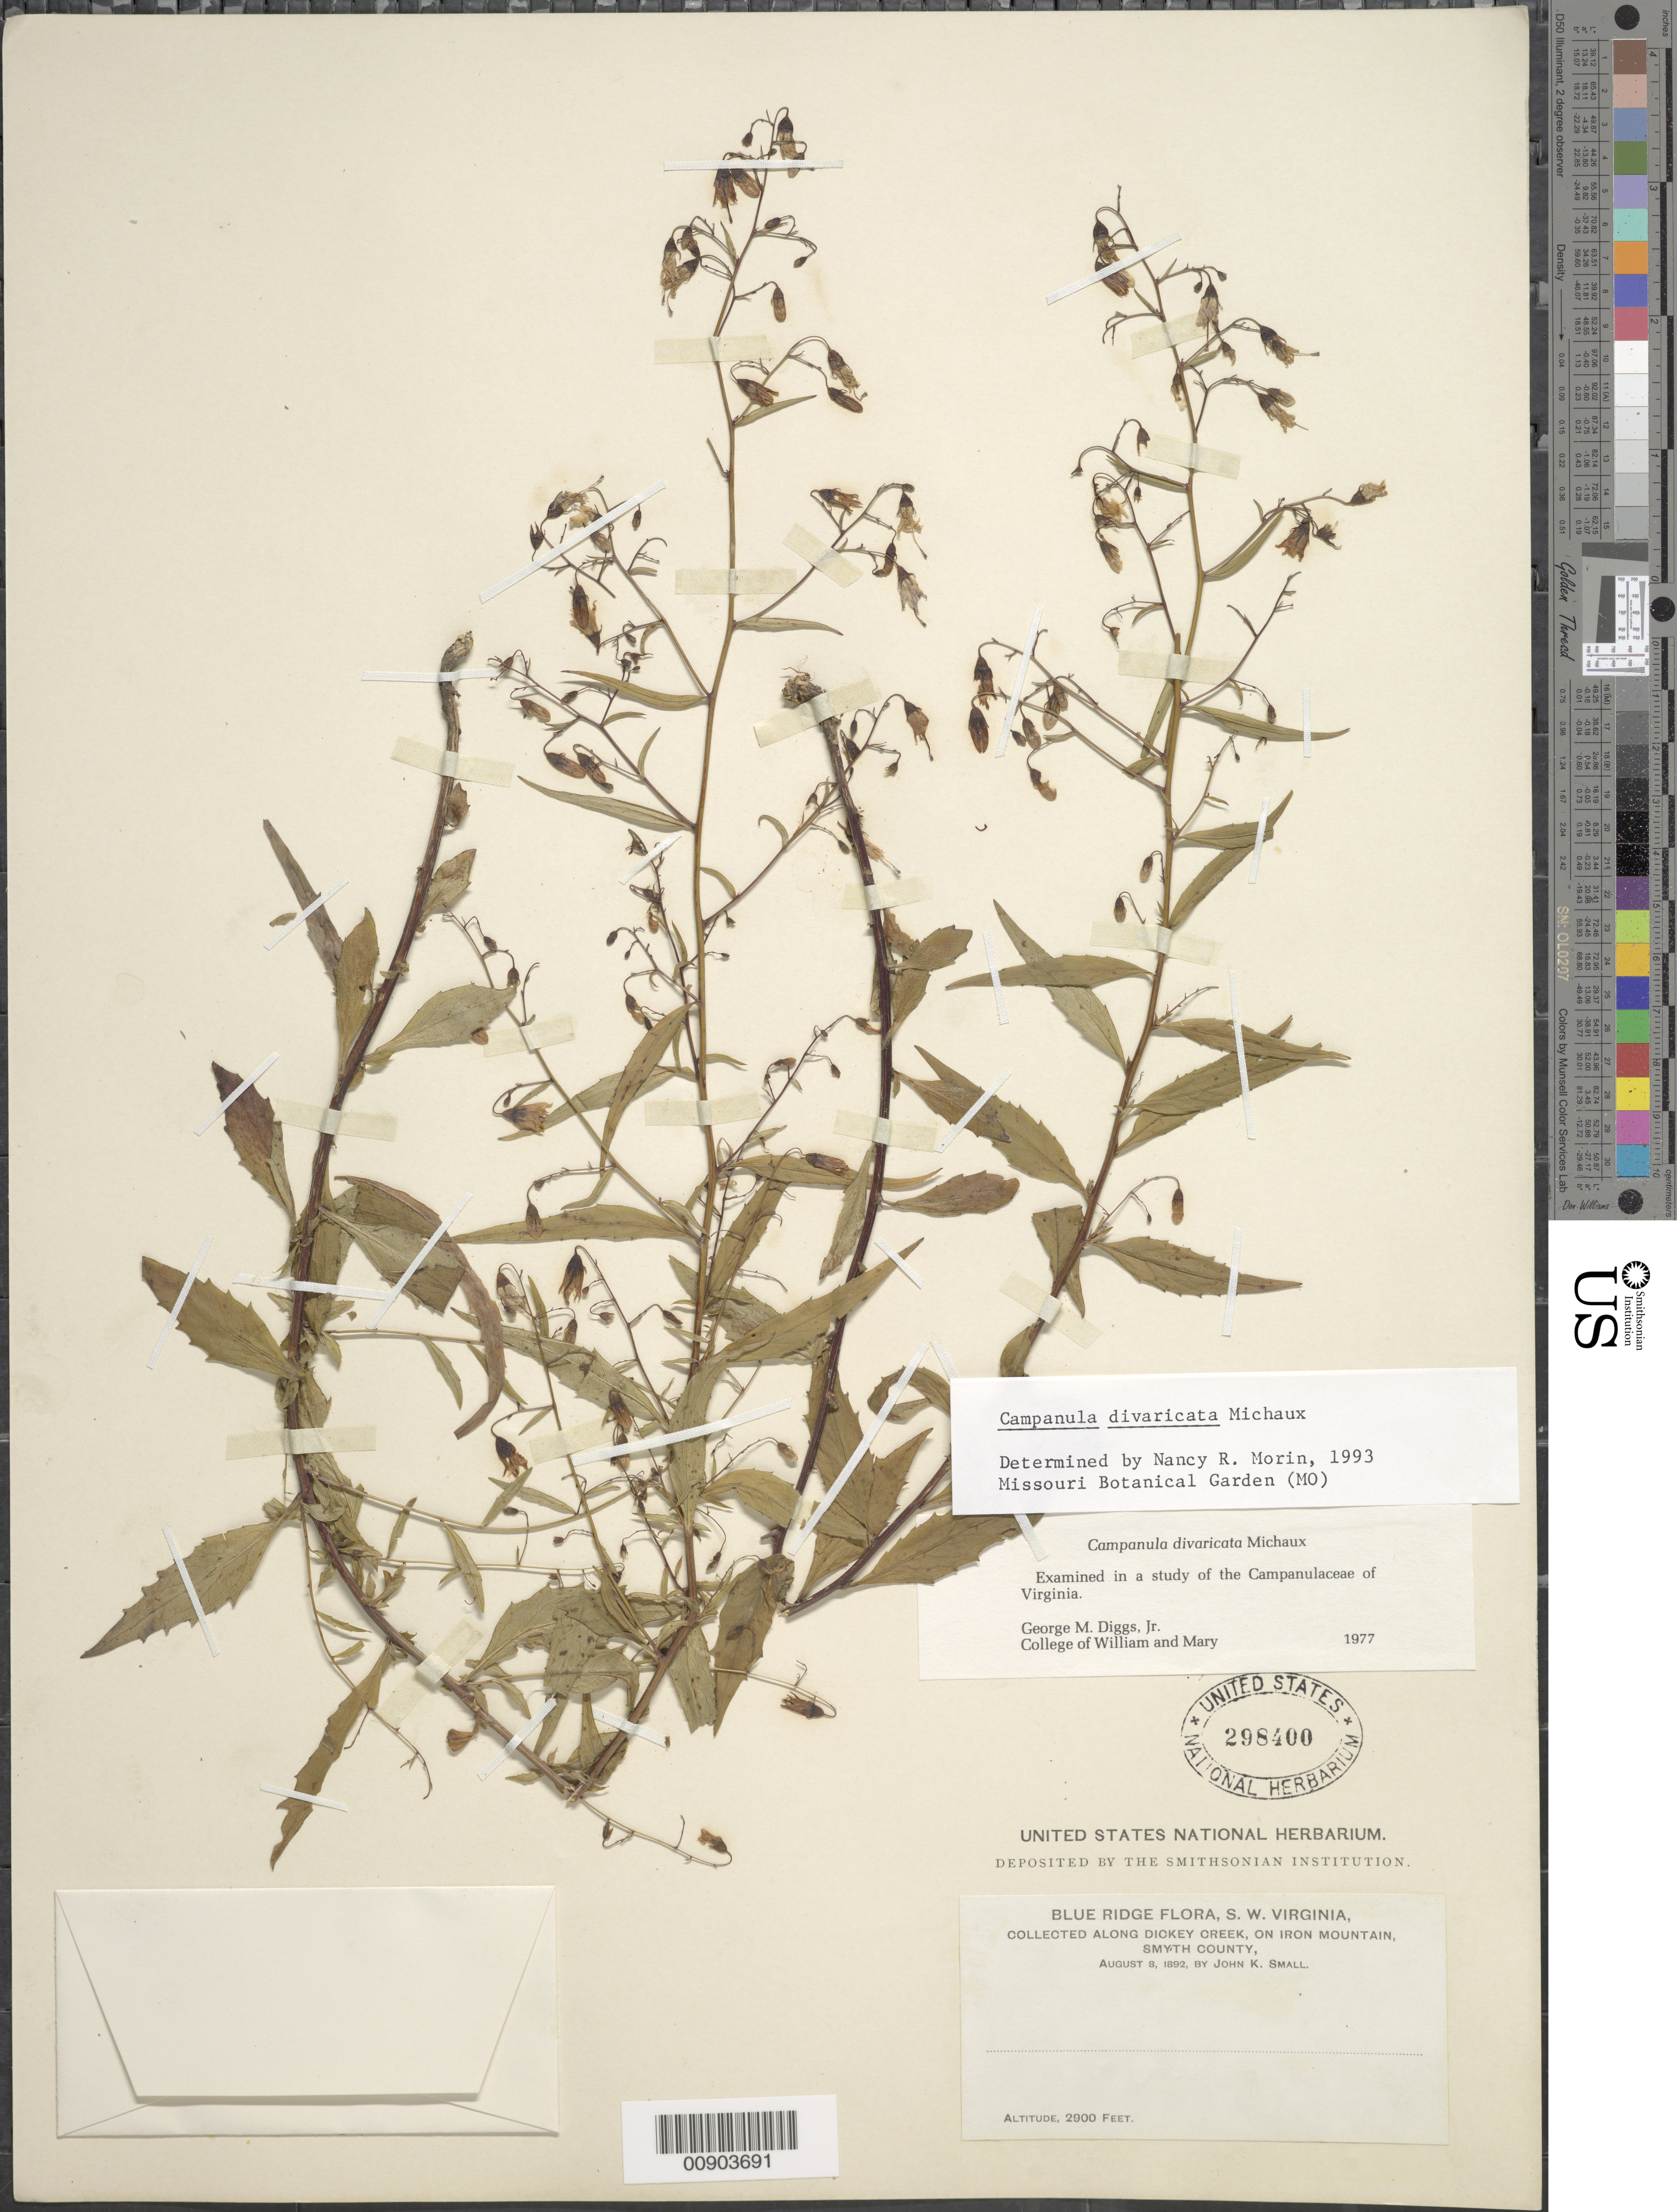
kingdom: Plantae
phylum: Tracheophyta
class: Magnoliopsida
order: Asterales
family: Campanulaceae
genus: Campanula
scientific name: Campanula divaricata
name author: Michx.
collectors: J. K. Small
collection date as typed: August 8, 1892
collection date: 1892-08-08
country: United States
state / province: Virginia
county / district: Smyth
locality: Dickey Creek, on Iron Mountains.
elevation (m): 884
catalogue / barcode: US 298400